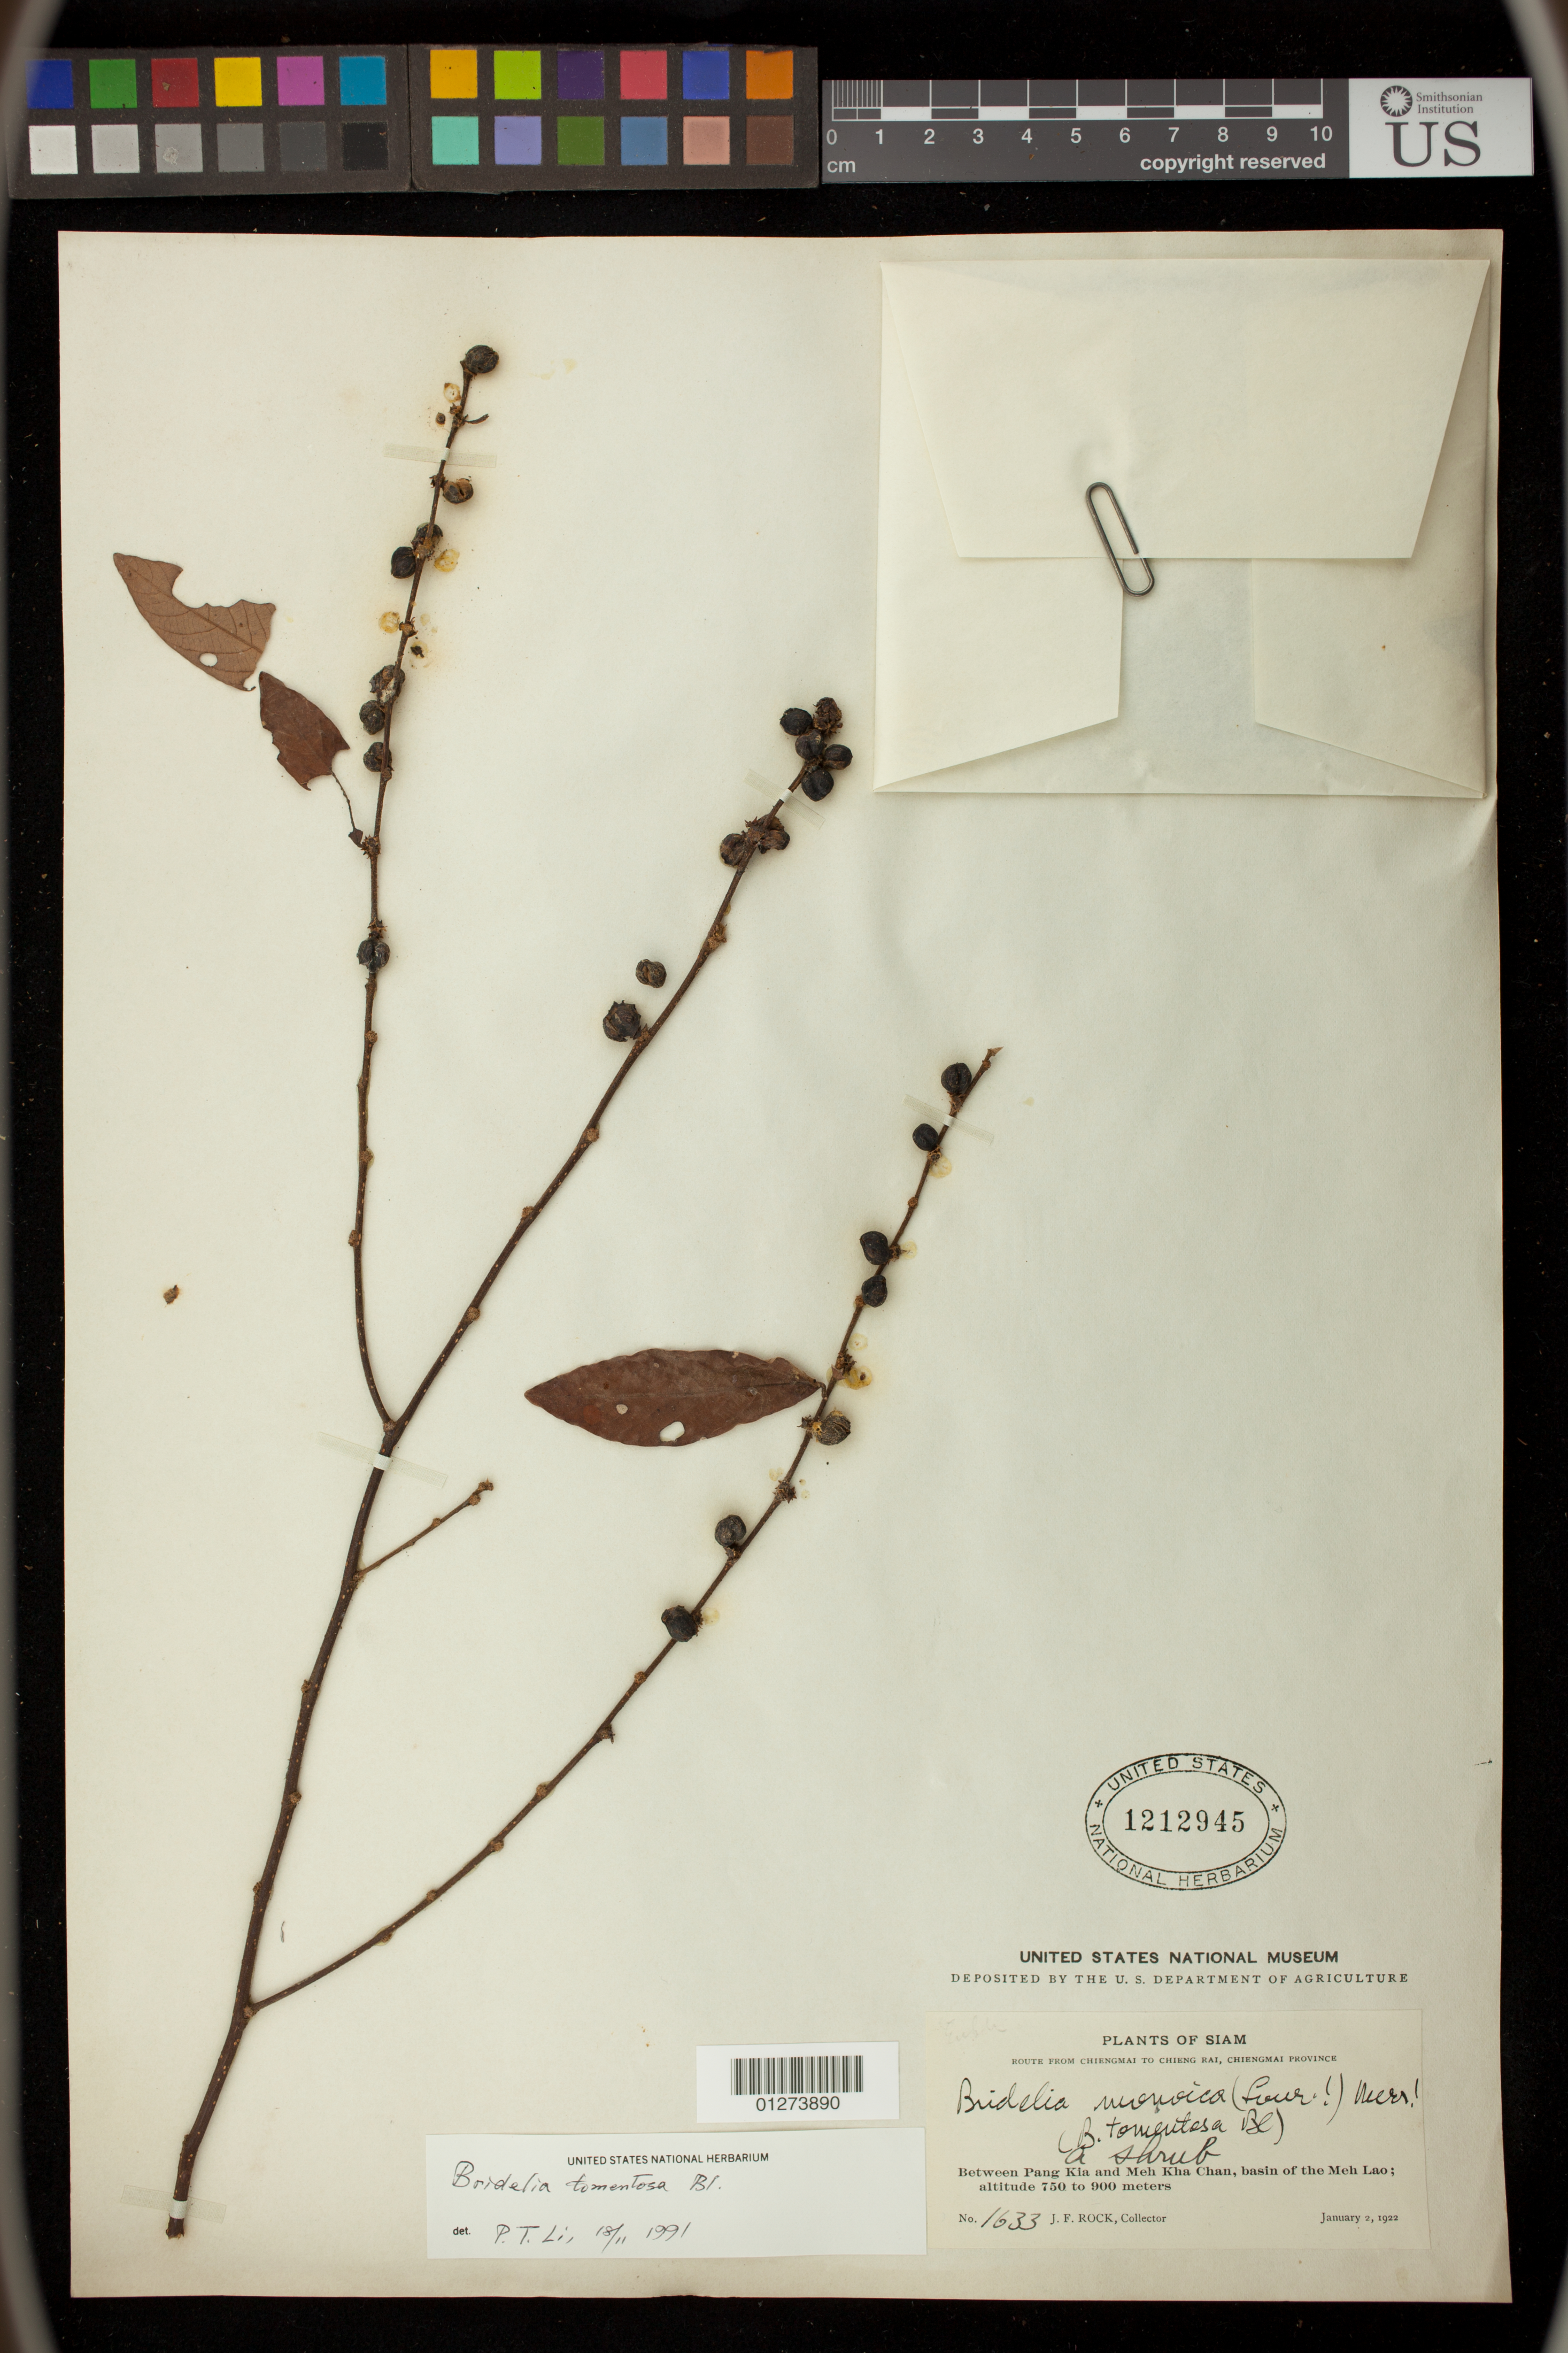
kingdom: Plantae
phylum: Tracheophyta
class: Magnoliopsida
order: Malpighiales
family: Phyllanthaceae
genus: Bridelia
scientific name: Bridelia tomentosa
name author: Blume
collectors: J. F. Rock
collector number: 1633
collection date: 1922-01-02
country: Thailand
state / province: Chiang Mai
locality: Between Pang Kia and Meh Kha Chan, basin of the Meh Lao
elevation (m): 750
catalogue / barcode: US 1212945